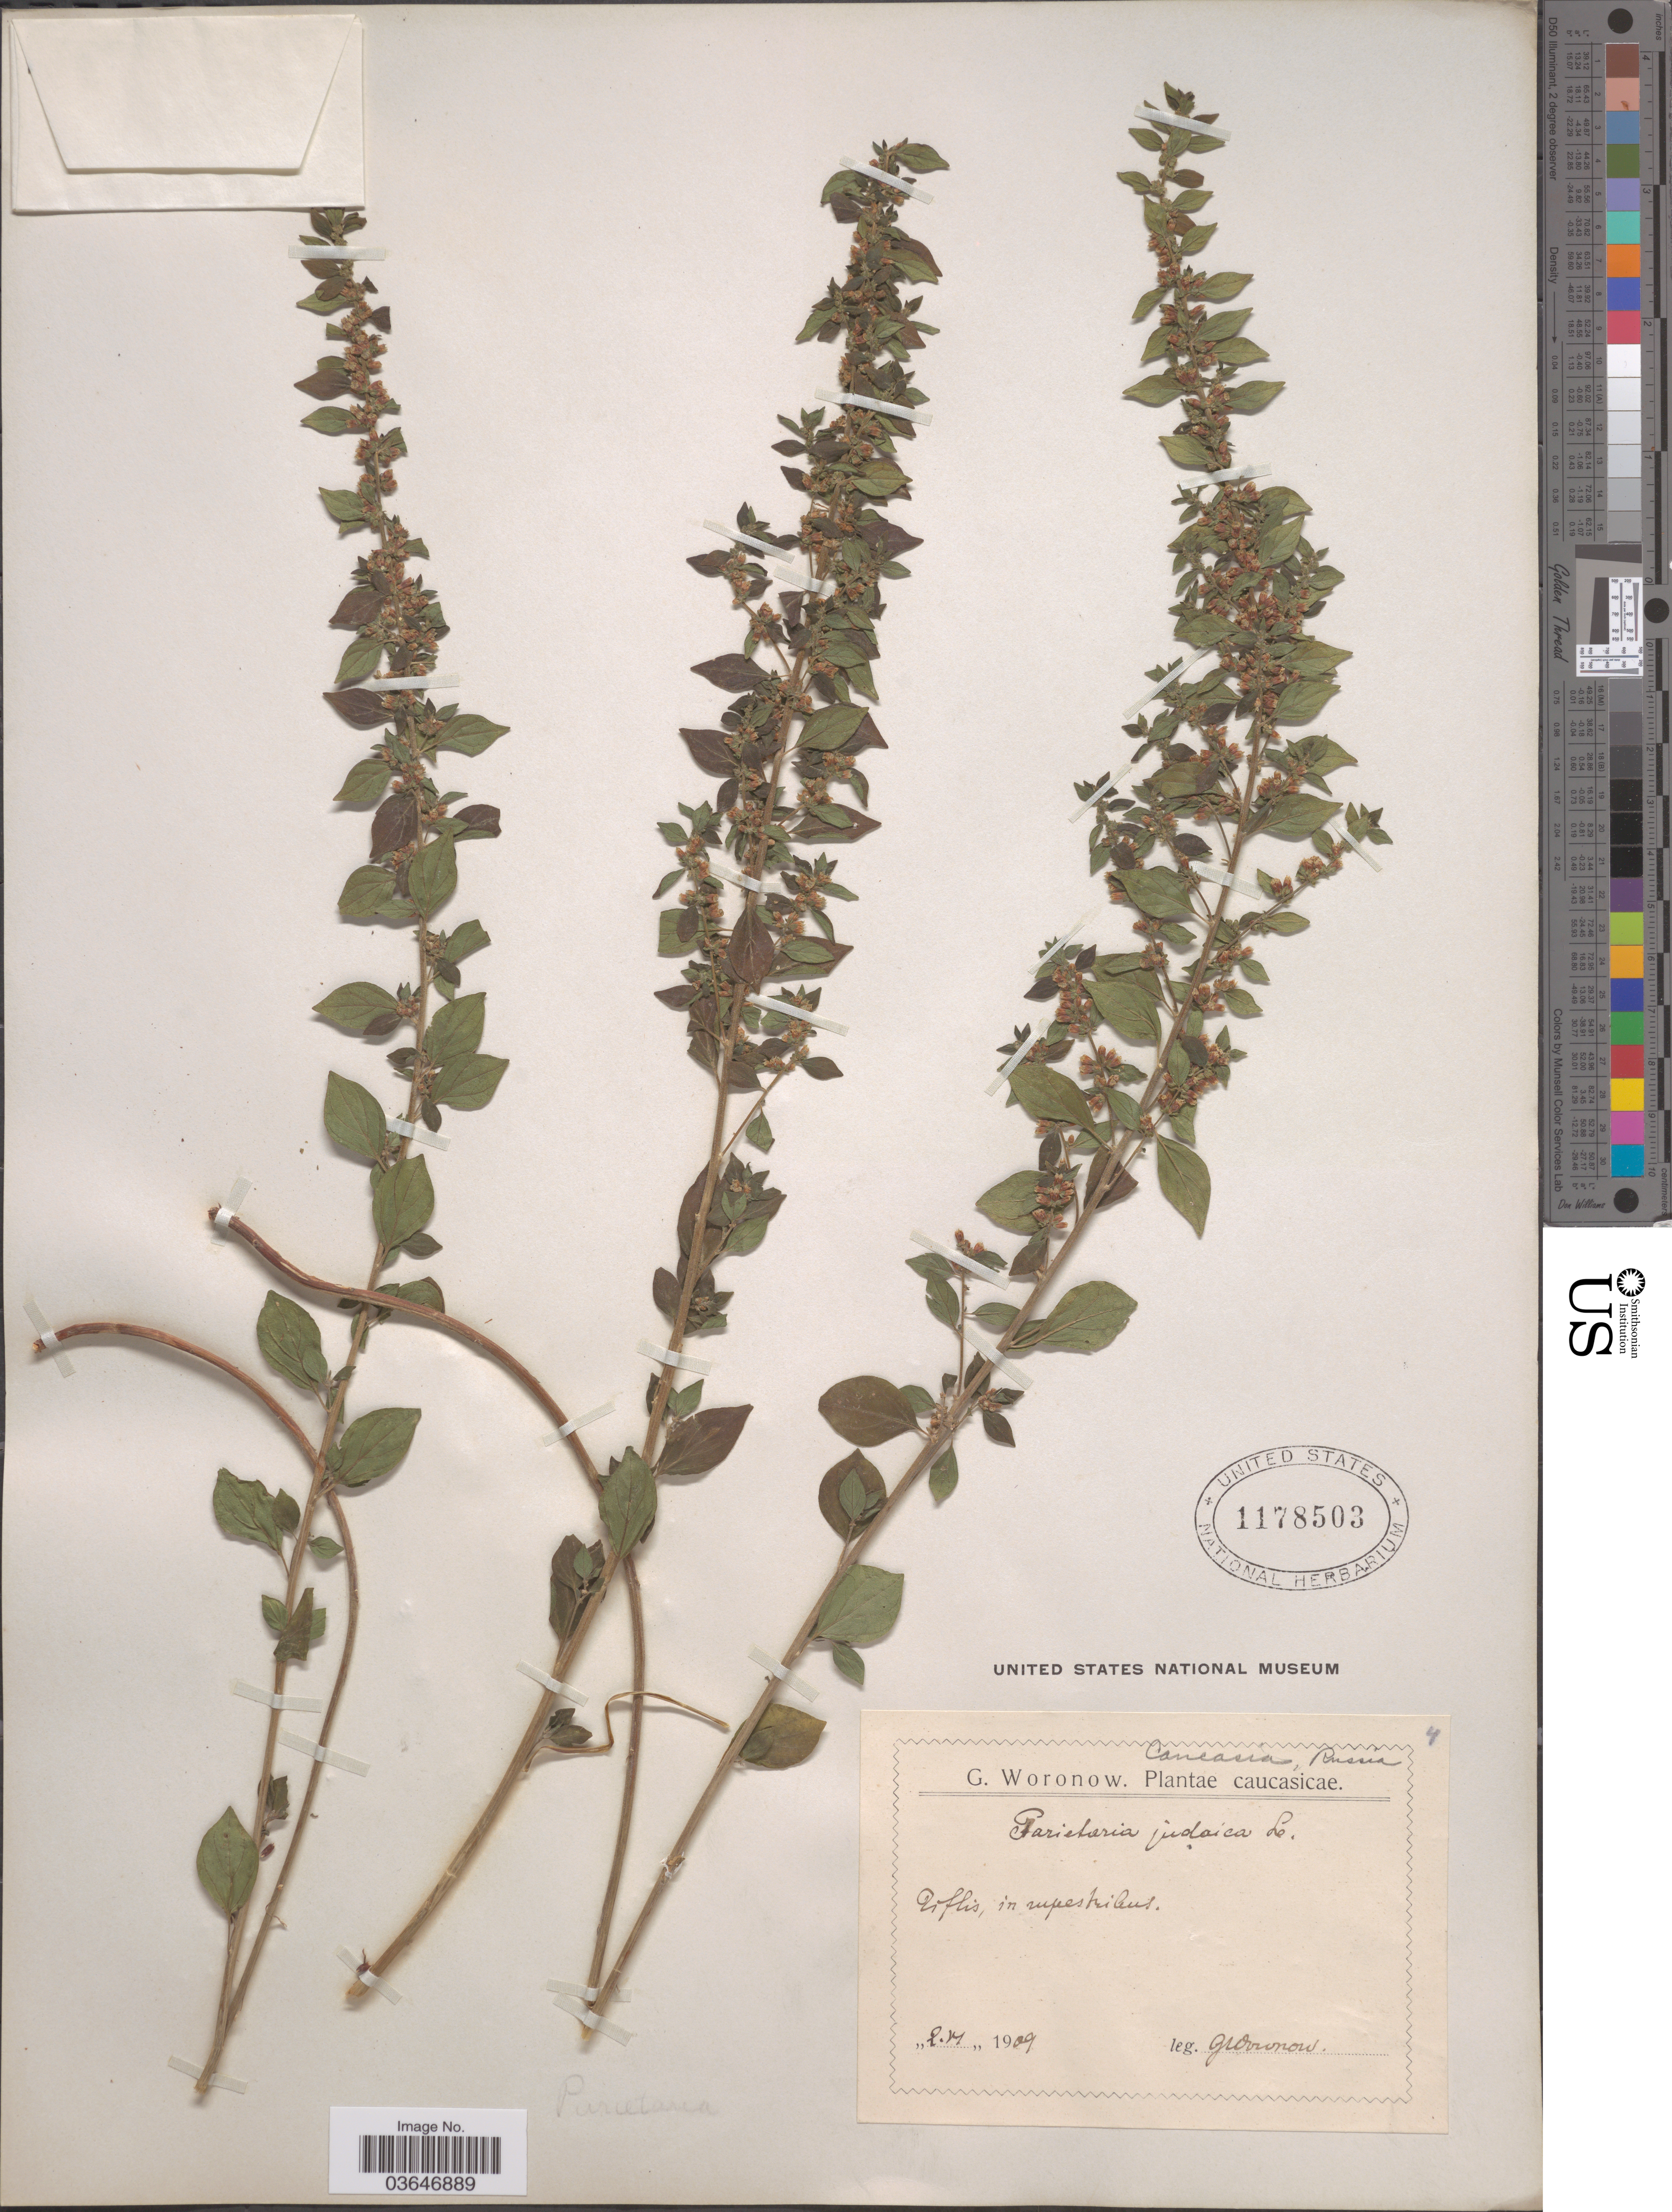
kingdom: Plantae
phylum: Tracheophyta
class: Magnoliopsida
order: Rosales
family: Urticaceae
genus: Parietaria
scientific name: Parietaria judaica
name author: L.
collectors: G. Woronow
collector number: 4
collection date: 1909-06-02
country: Georgia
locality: Caucasia, Russia. Caucasicae. Tiflis, in rupestribus.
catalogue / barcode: US 1178503